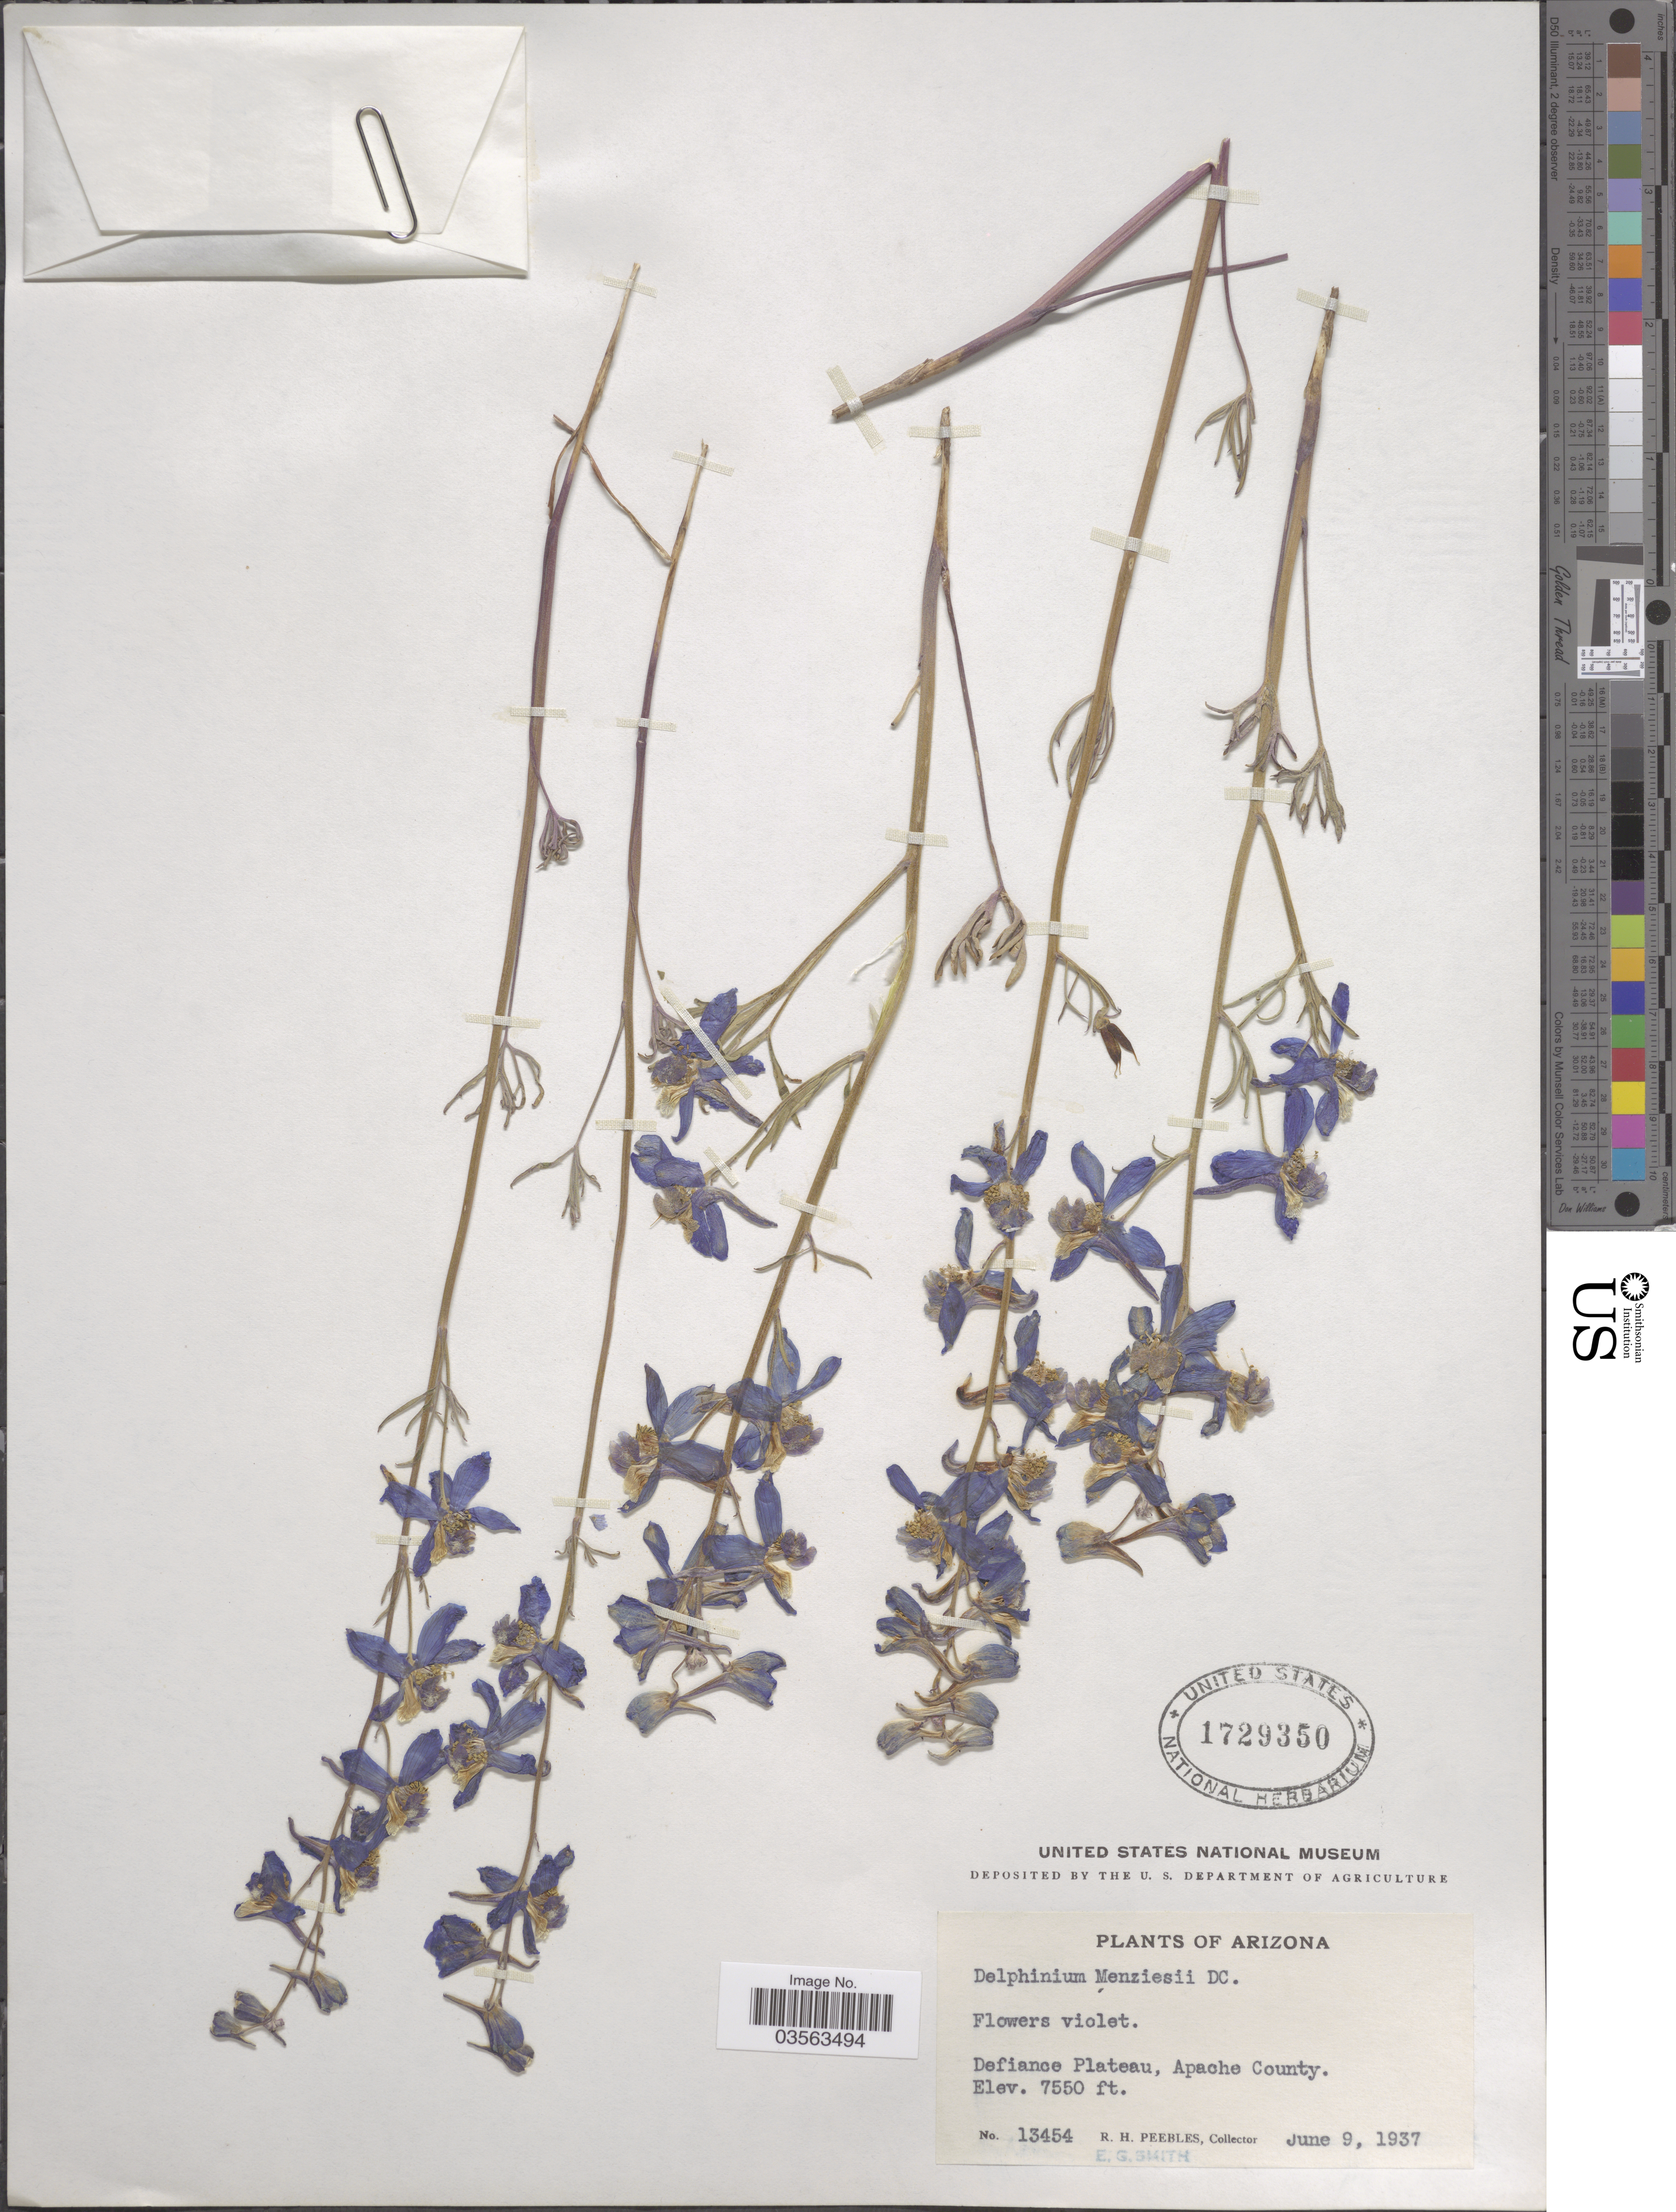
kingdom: Plantae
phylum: Tracheophyta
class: Magnoliopsida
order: Ranunculales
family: Ranunculaceae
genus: Delphinium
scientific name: Delphinium menziesii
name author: DC.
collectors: R. H. Peebles & E. G. Smith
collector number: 13454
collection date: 1937-06-09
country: United States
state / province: Arizona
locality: Defiance Plateau, Apache County.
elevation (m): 2301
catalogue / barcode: US 1729350